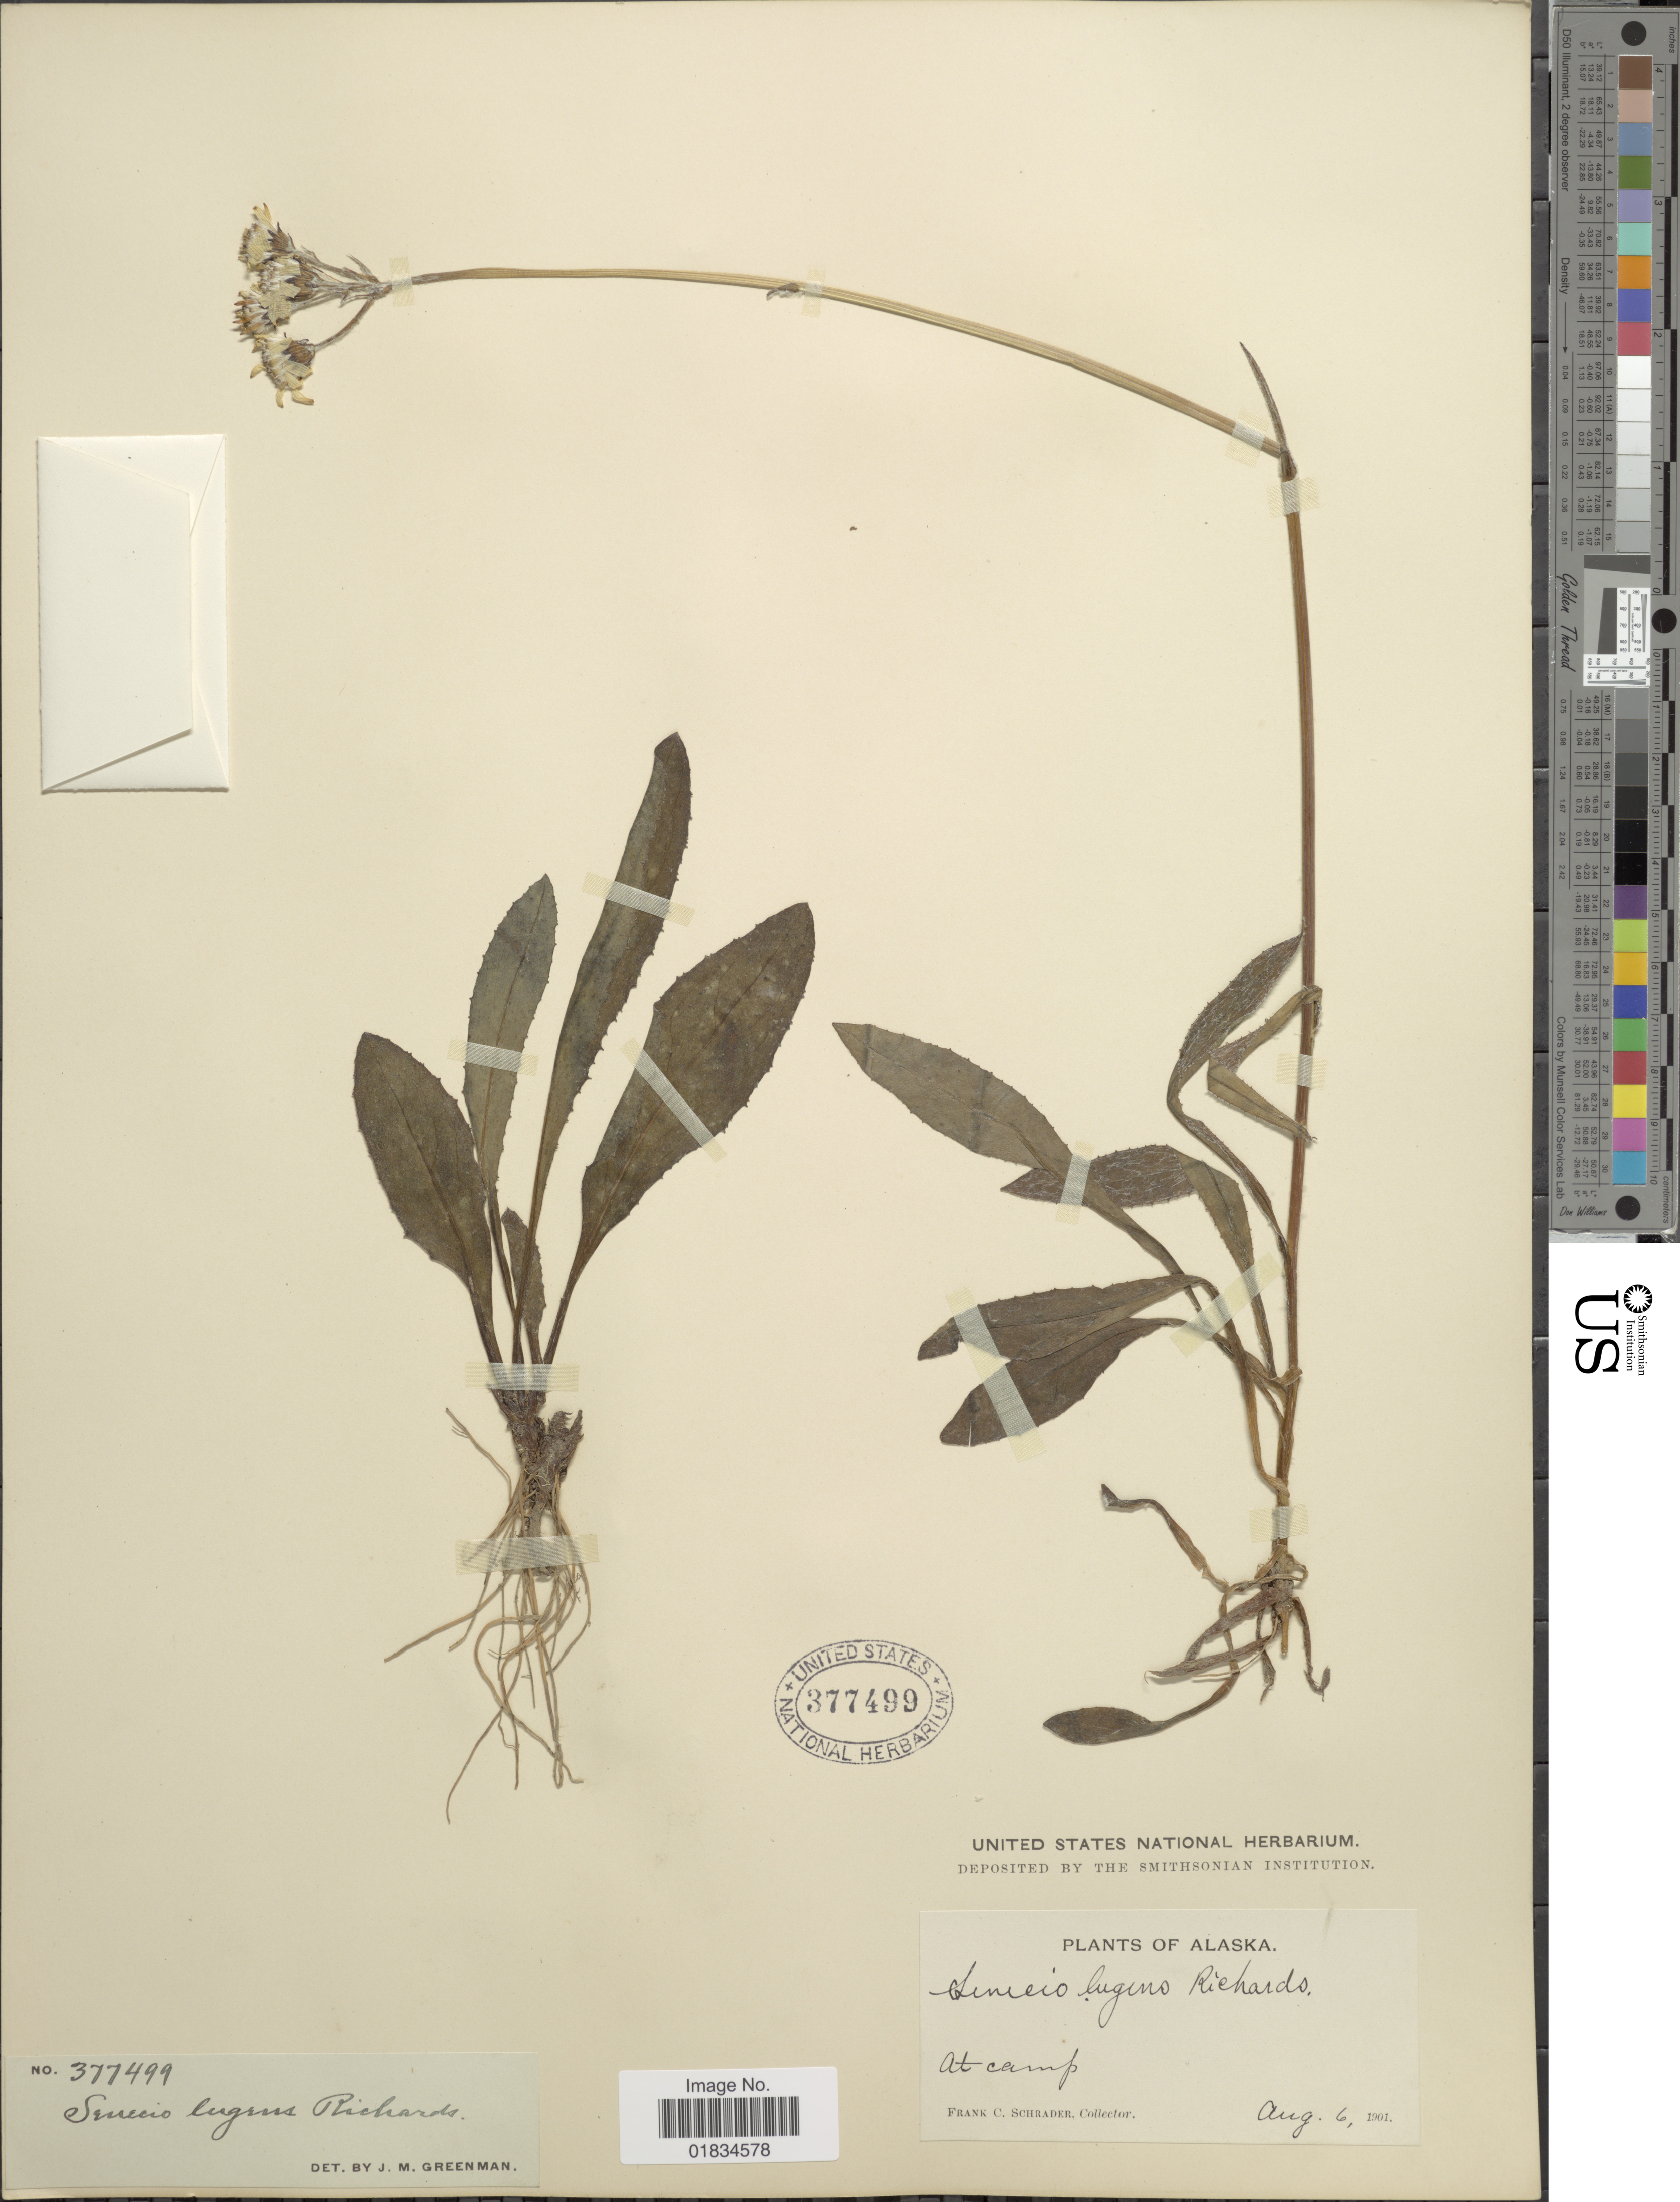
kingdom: Plantae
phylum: Tracheophyta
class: Magnoliopsida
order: Asterales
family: Asteraceae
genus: Senecio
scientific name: Senecio lugens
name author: Richardson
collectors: F. C. Schrader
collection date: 1961-08-06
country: United States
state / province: Alaska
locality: At camp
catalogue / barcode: US 377499